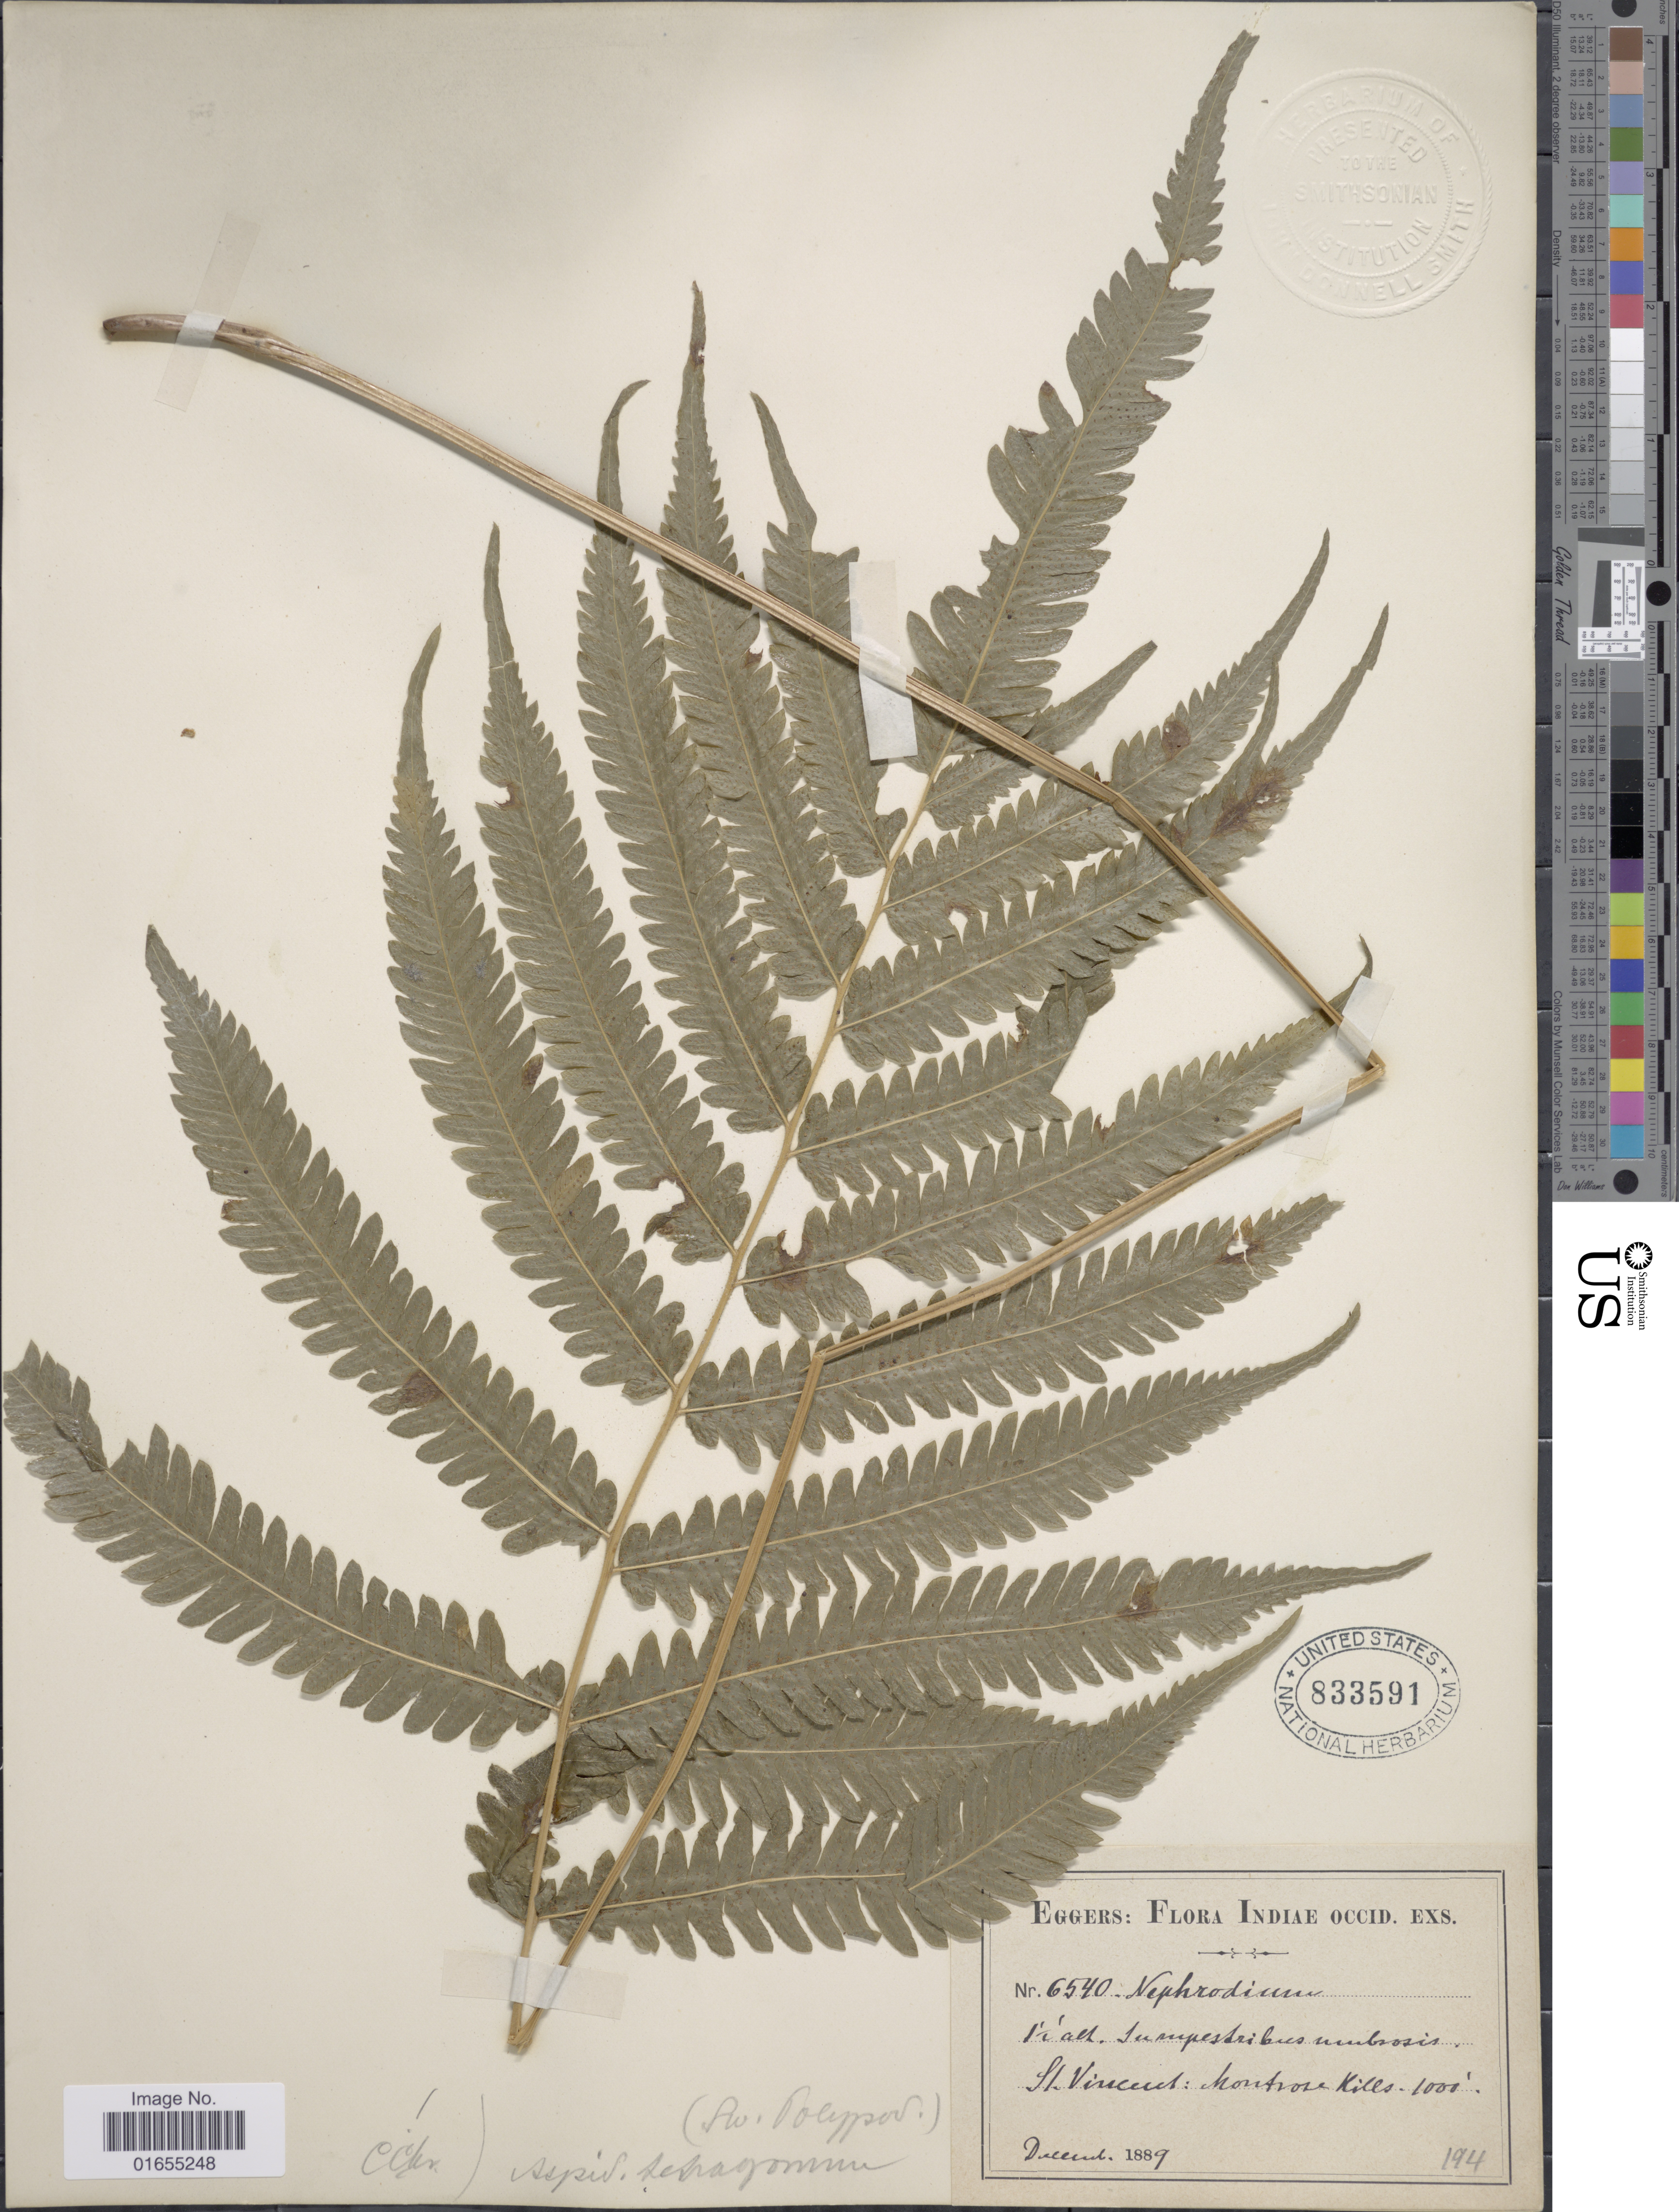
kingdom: Plantae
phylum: Tracheophyta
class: Polypodiopsida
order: Polypodiales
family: Thelypteridaceae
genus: Goniopteris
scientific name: Goniopteris tetragona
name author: (C. Presl) Sw.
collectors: -. Eggers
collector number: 6540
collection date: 1889-12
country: St. Vincent - Grenadines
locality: St. Vincent: Montrose Hills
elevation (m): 305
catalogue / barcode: US 833591